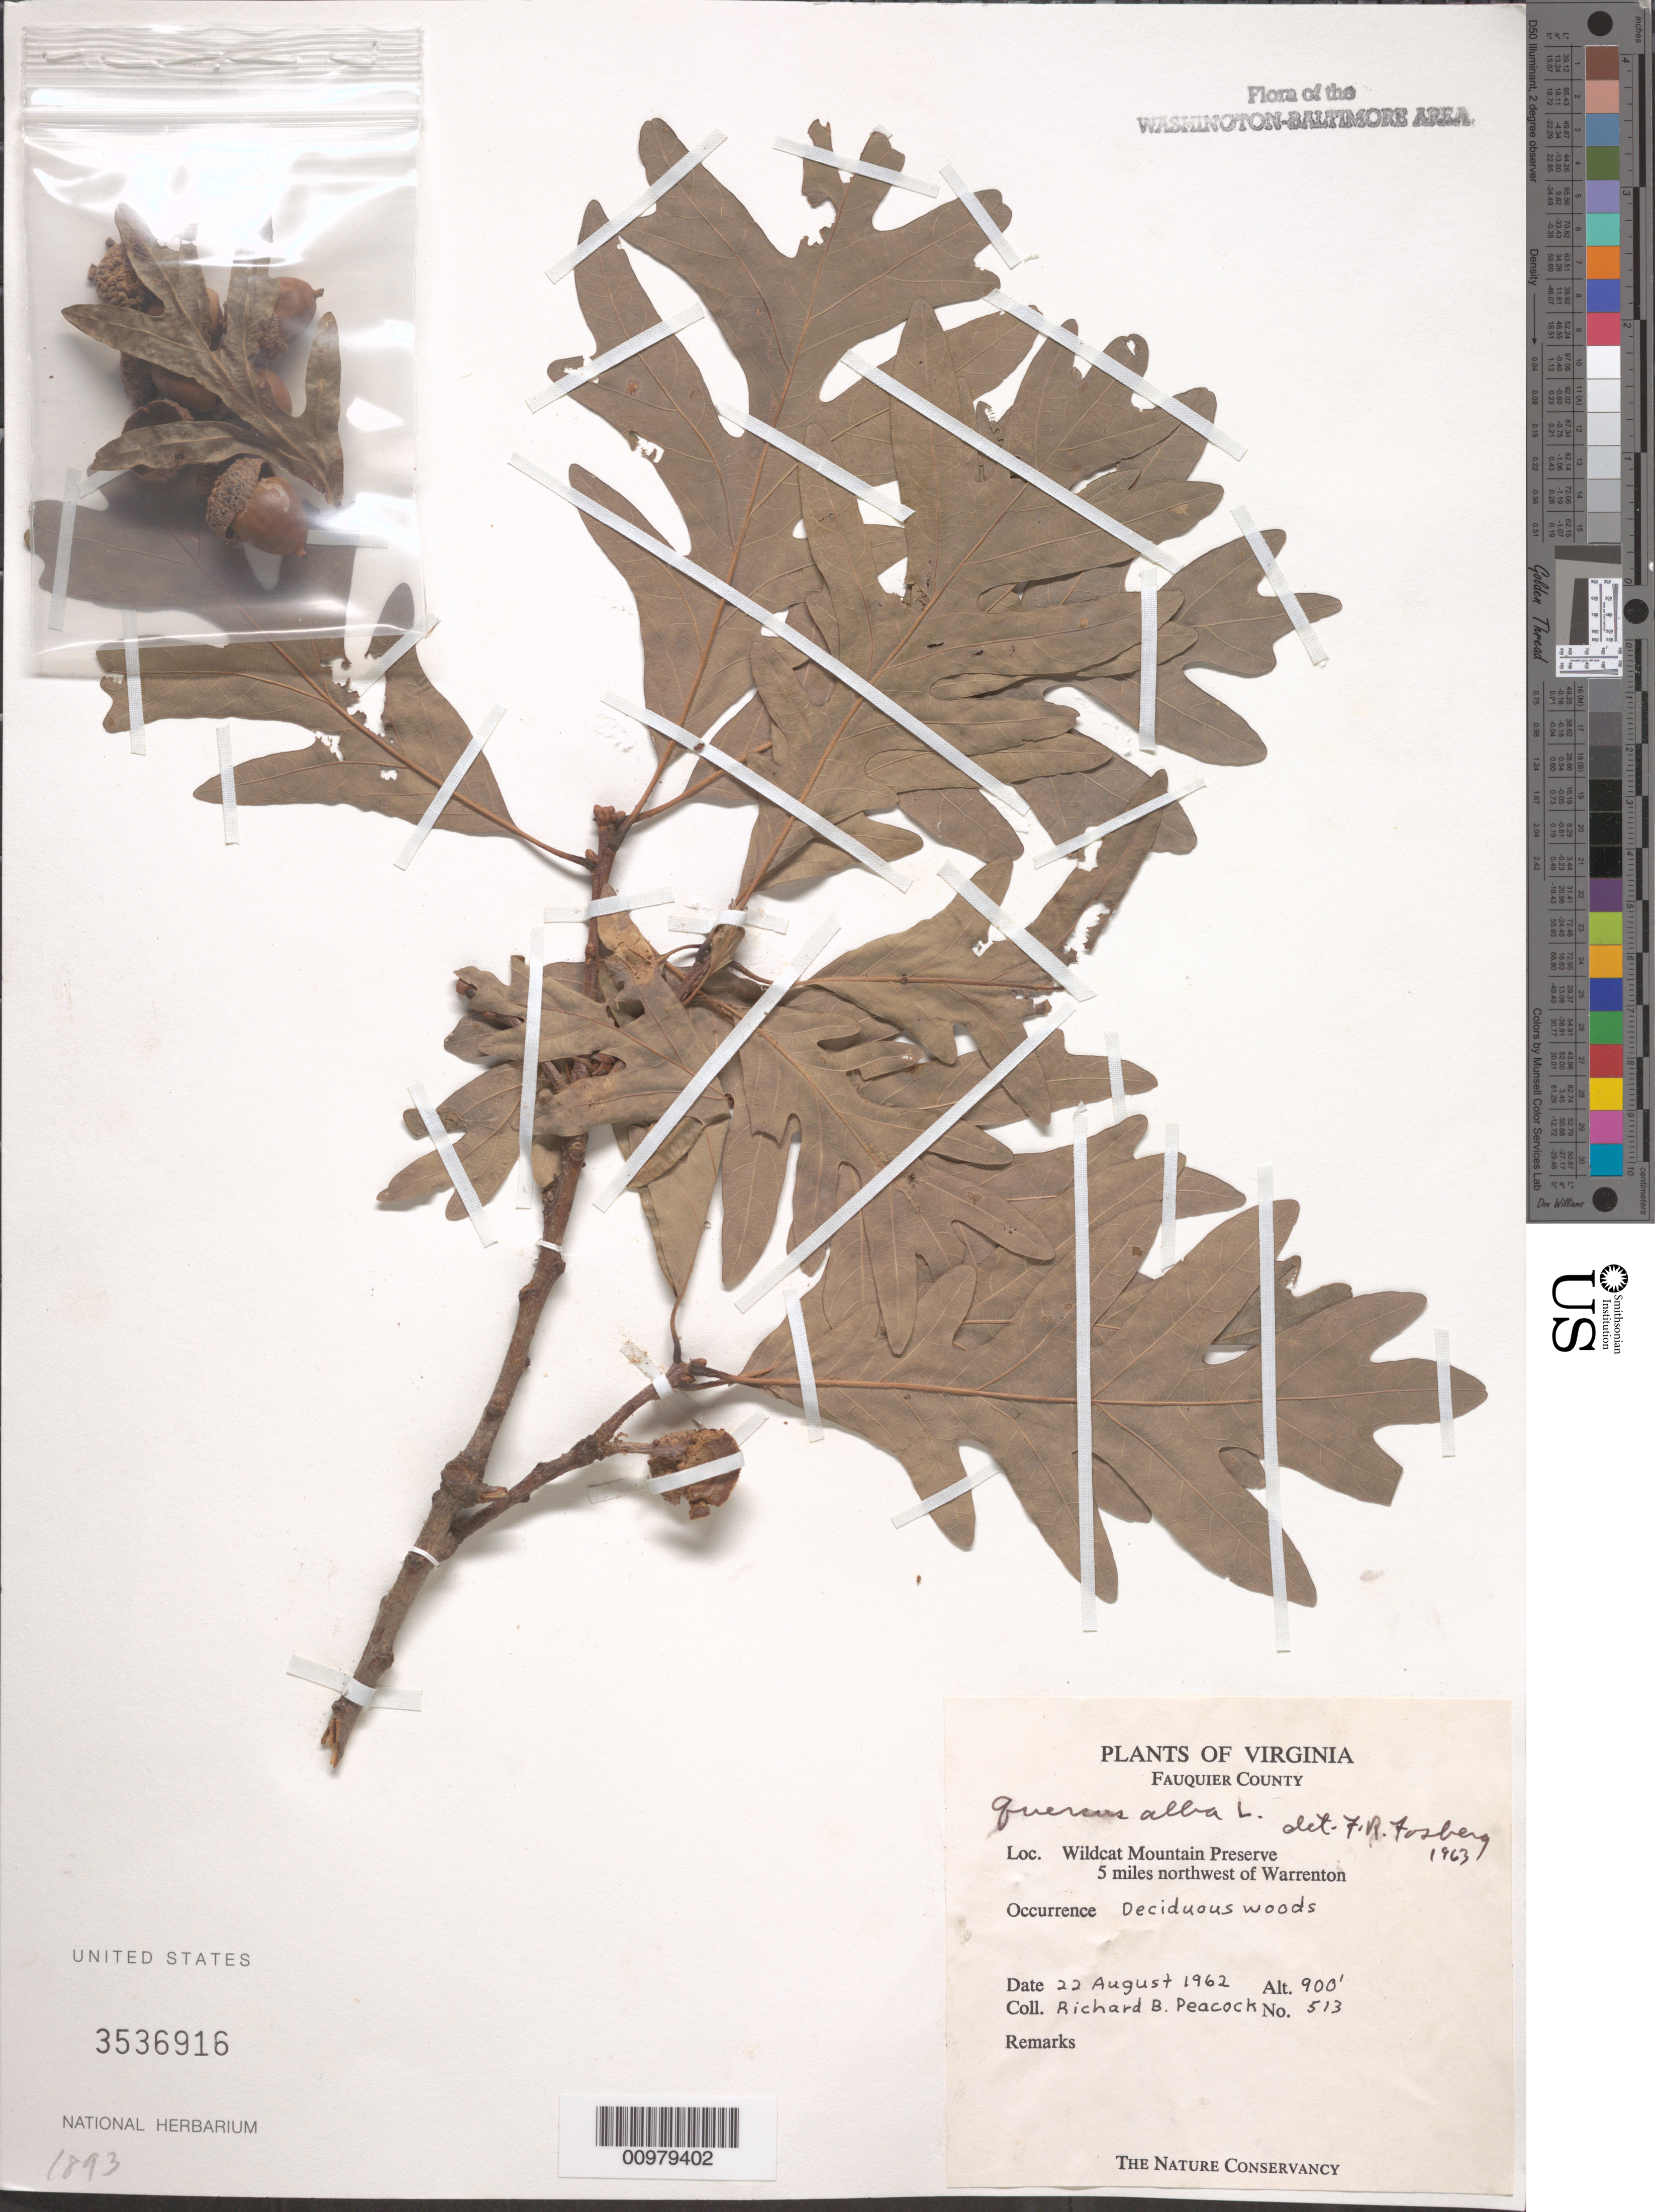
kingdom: Plantae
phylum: Tracheophyta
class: Magnoliopsida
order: Fagales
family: Fagaceae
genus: Quercus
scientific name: Quercus alba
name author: L.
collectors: R. Peacock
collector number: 513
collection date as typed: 22 Aug 1962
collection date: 1962-08-22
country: United States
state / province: Virginia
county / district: Fauquier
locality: Wildcat Mountain Preserve, 5 miles northwest of Warrenton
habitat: deciduous woods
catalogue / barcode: US 3536916